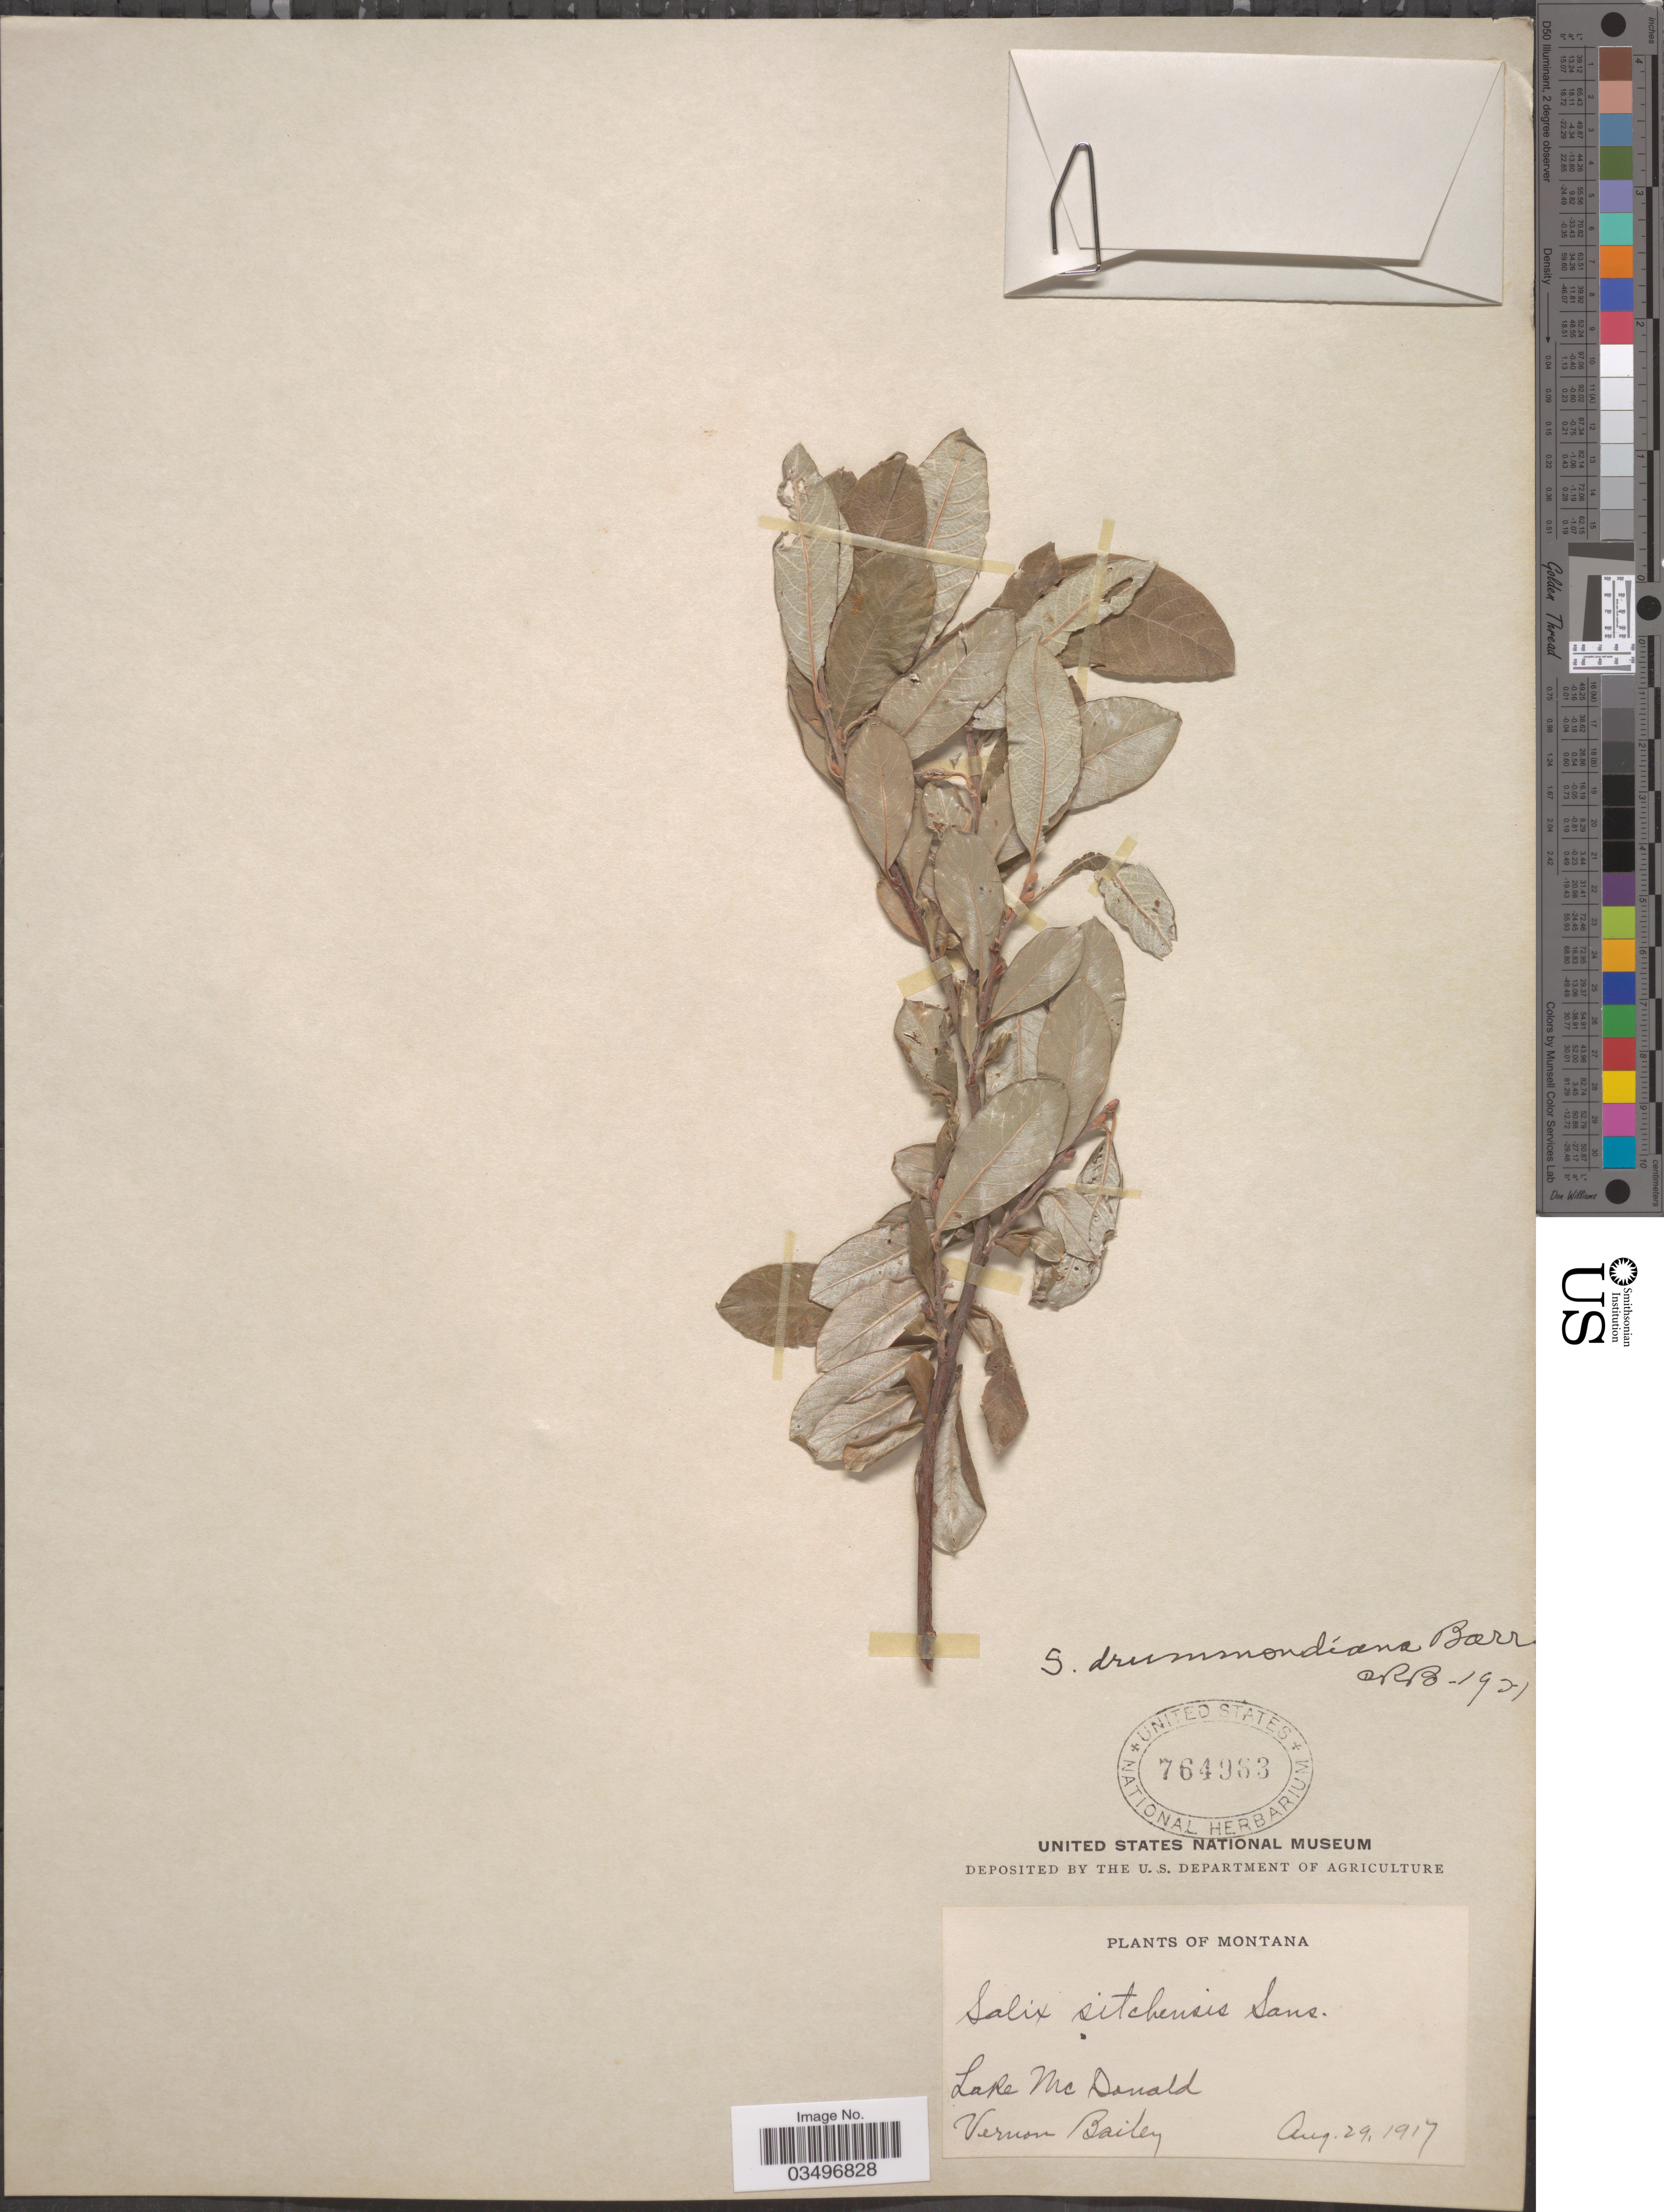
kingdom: Plantae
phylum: Tracheophyta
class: Magnoliopsida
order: Malpighiales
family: Salicaceae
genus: Salix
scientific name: Salix drummondiana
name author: Barratt ex Hook.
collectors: V. O. Bailey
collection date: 1917-08-29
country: United States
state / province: Montana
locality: Lake McDonald.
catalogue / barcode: US 764963